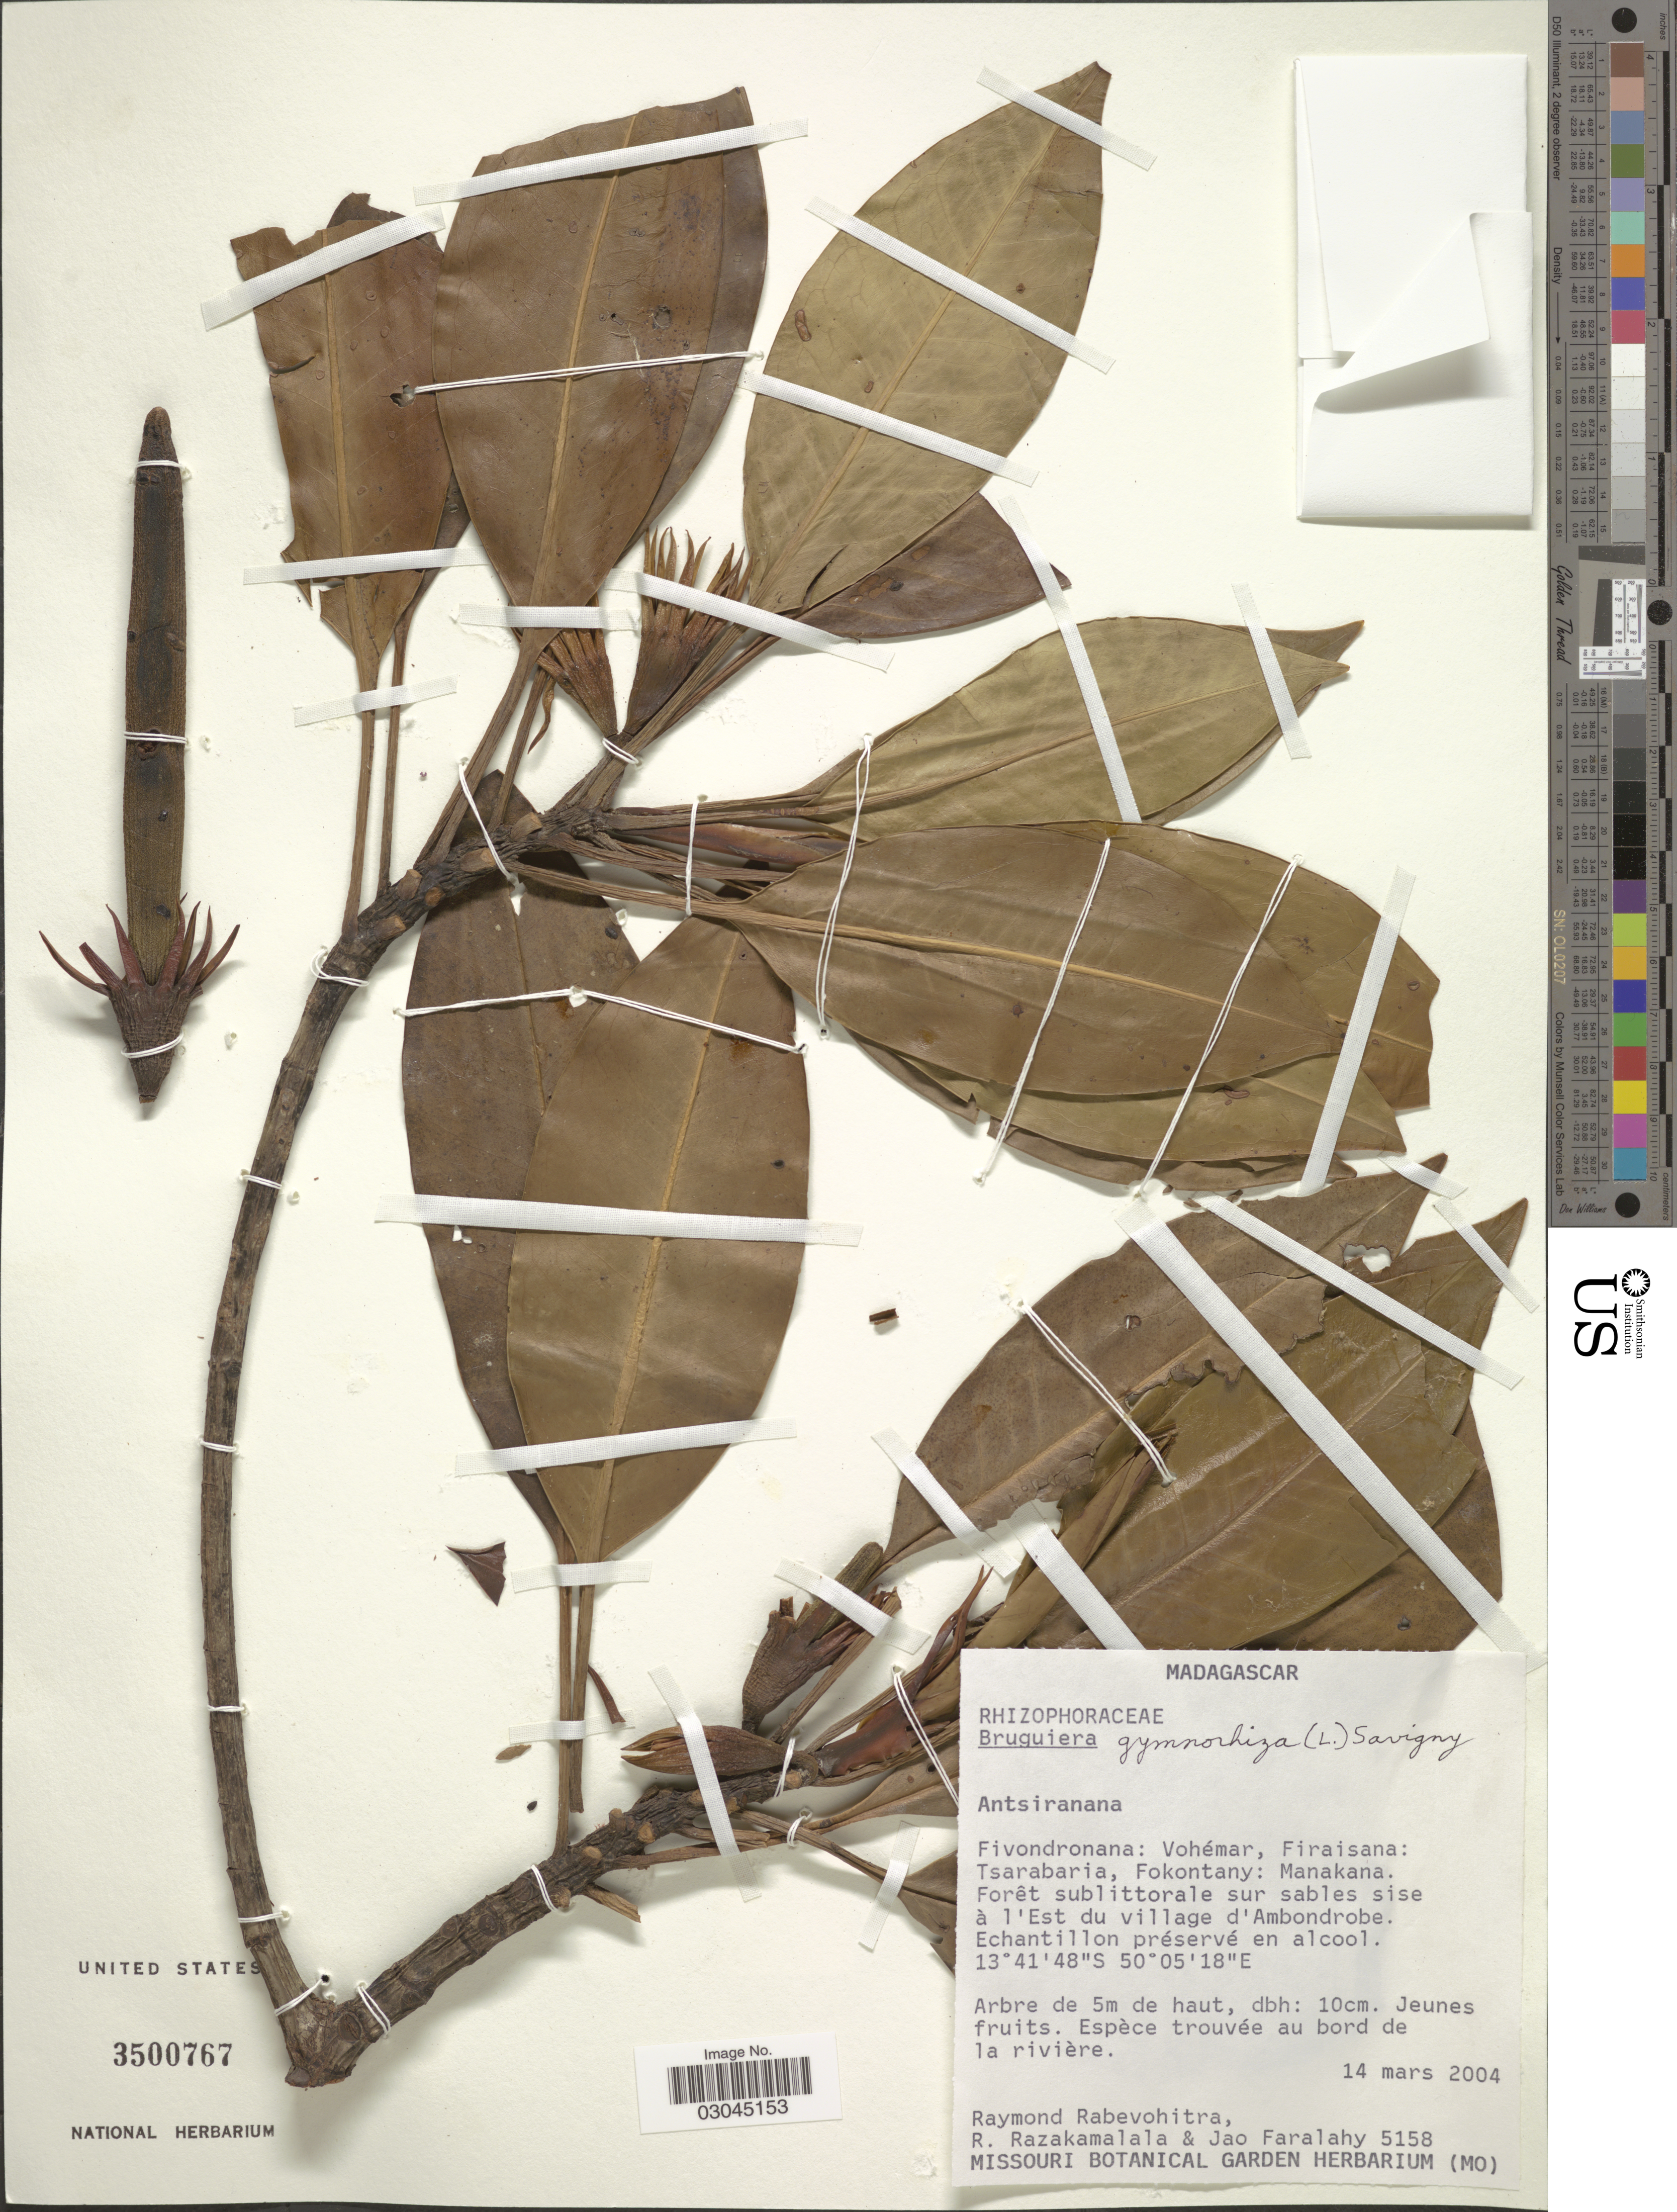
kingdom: Plantae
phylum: Tracheophyta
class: Magnoliopsida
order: Malpighiales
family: Rhizophoraceae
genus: Bruguiera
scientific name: Bruguiera gymnorhiza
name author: (L.) Savigny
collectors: R. Rabevohitra, R. Razakamalala & J. Faralahy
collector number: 5158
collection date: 2004-03-14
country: Madagascar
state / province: Sava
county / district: Vohémar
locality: Fivondronana: Vohémar, Firaisana: Tsarabaria, Fokontany: Manakana. Forêt sublittorale sur sables sise à l'Est du village d'Ambondrobe.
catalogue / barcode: US 3500767